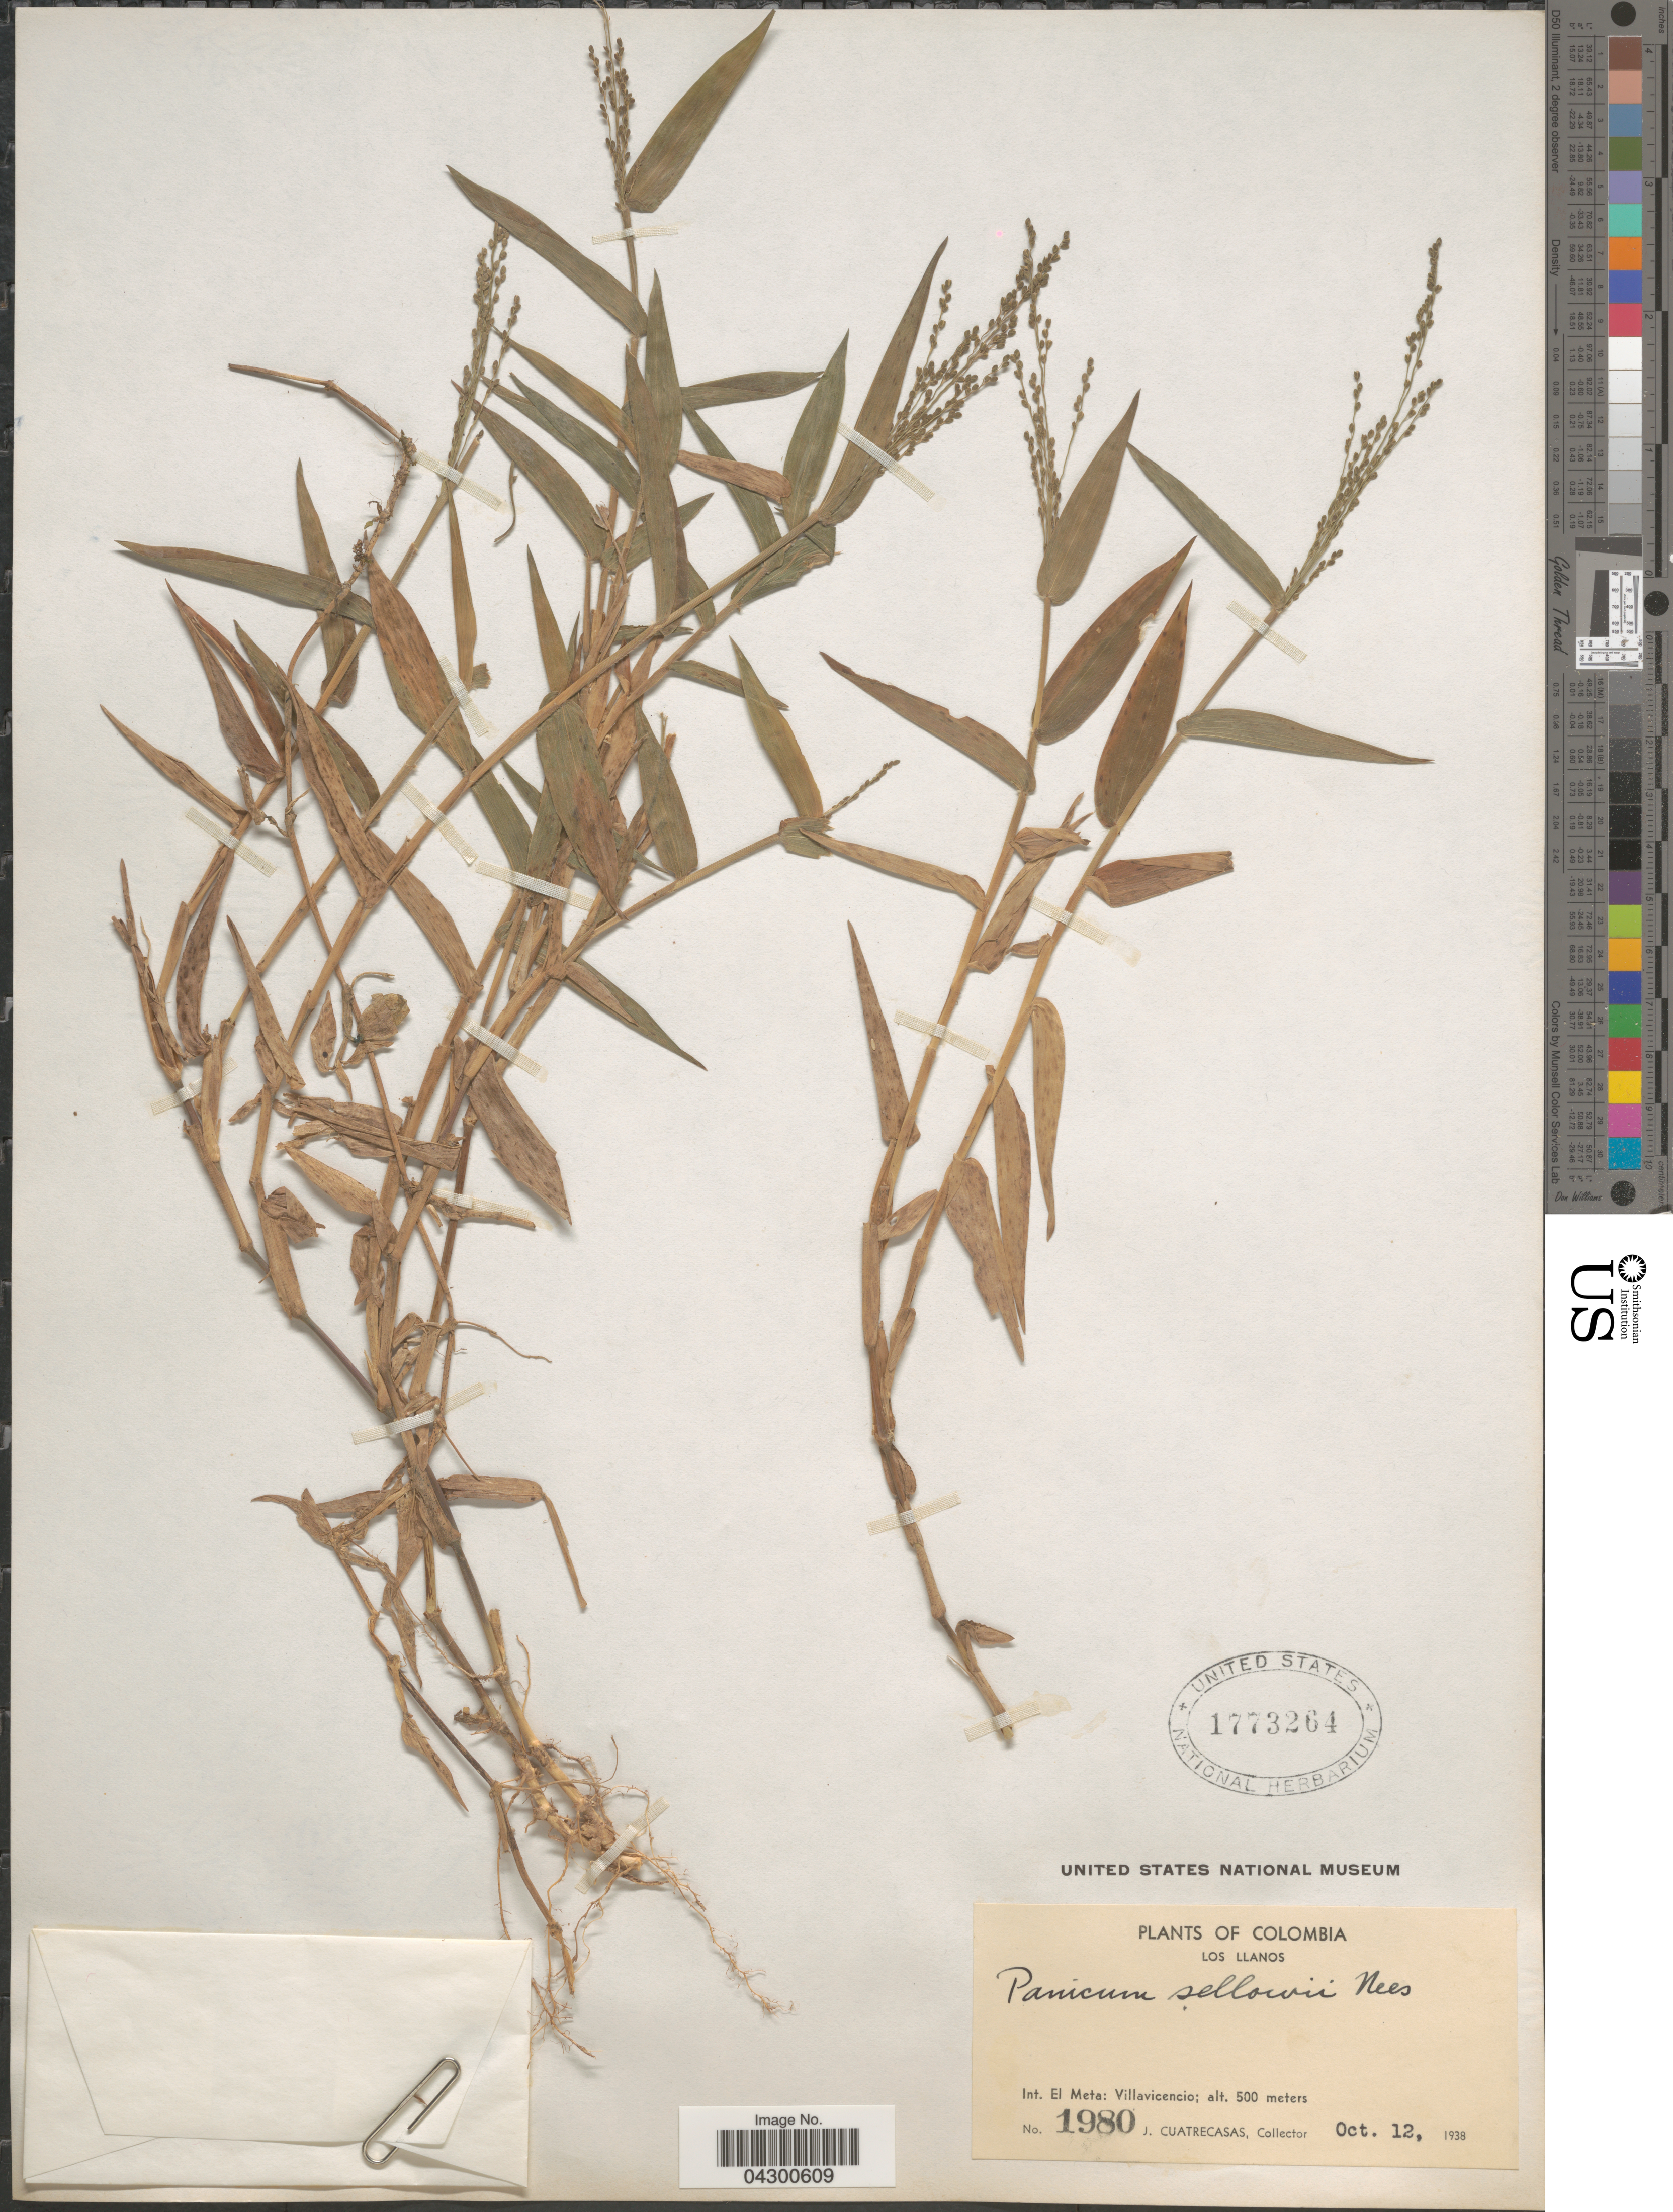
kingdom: Plantae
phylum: Tracheophyta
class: Liliopsida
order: Poales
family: Poaceae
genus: Panicum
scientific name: Panicum sellowii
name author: Nees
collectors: J. Cuatrecasas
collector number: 1980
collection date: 1938-10-12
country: Colombia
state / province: Meta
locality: Los Llanos. Int. El Meta: Villavicencio.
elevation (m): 500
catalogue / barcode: US 1773264